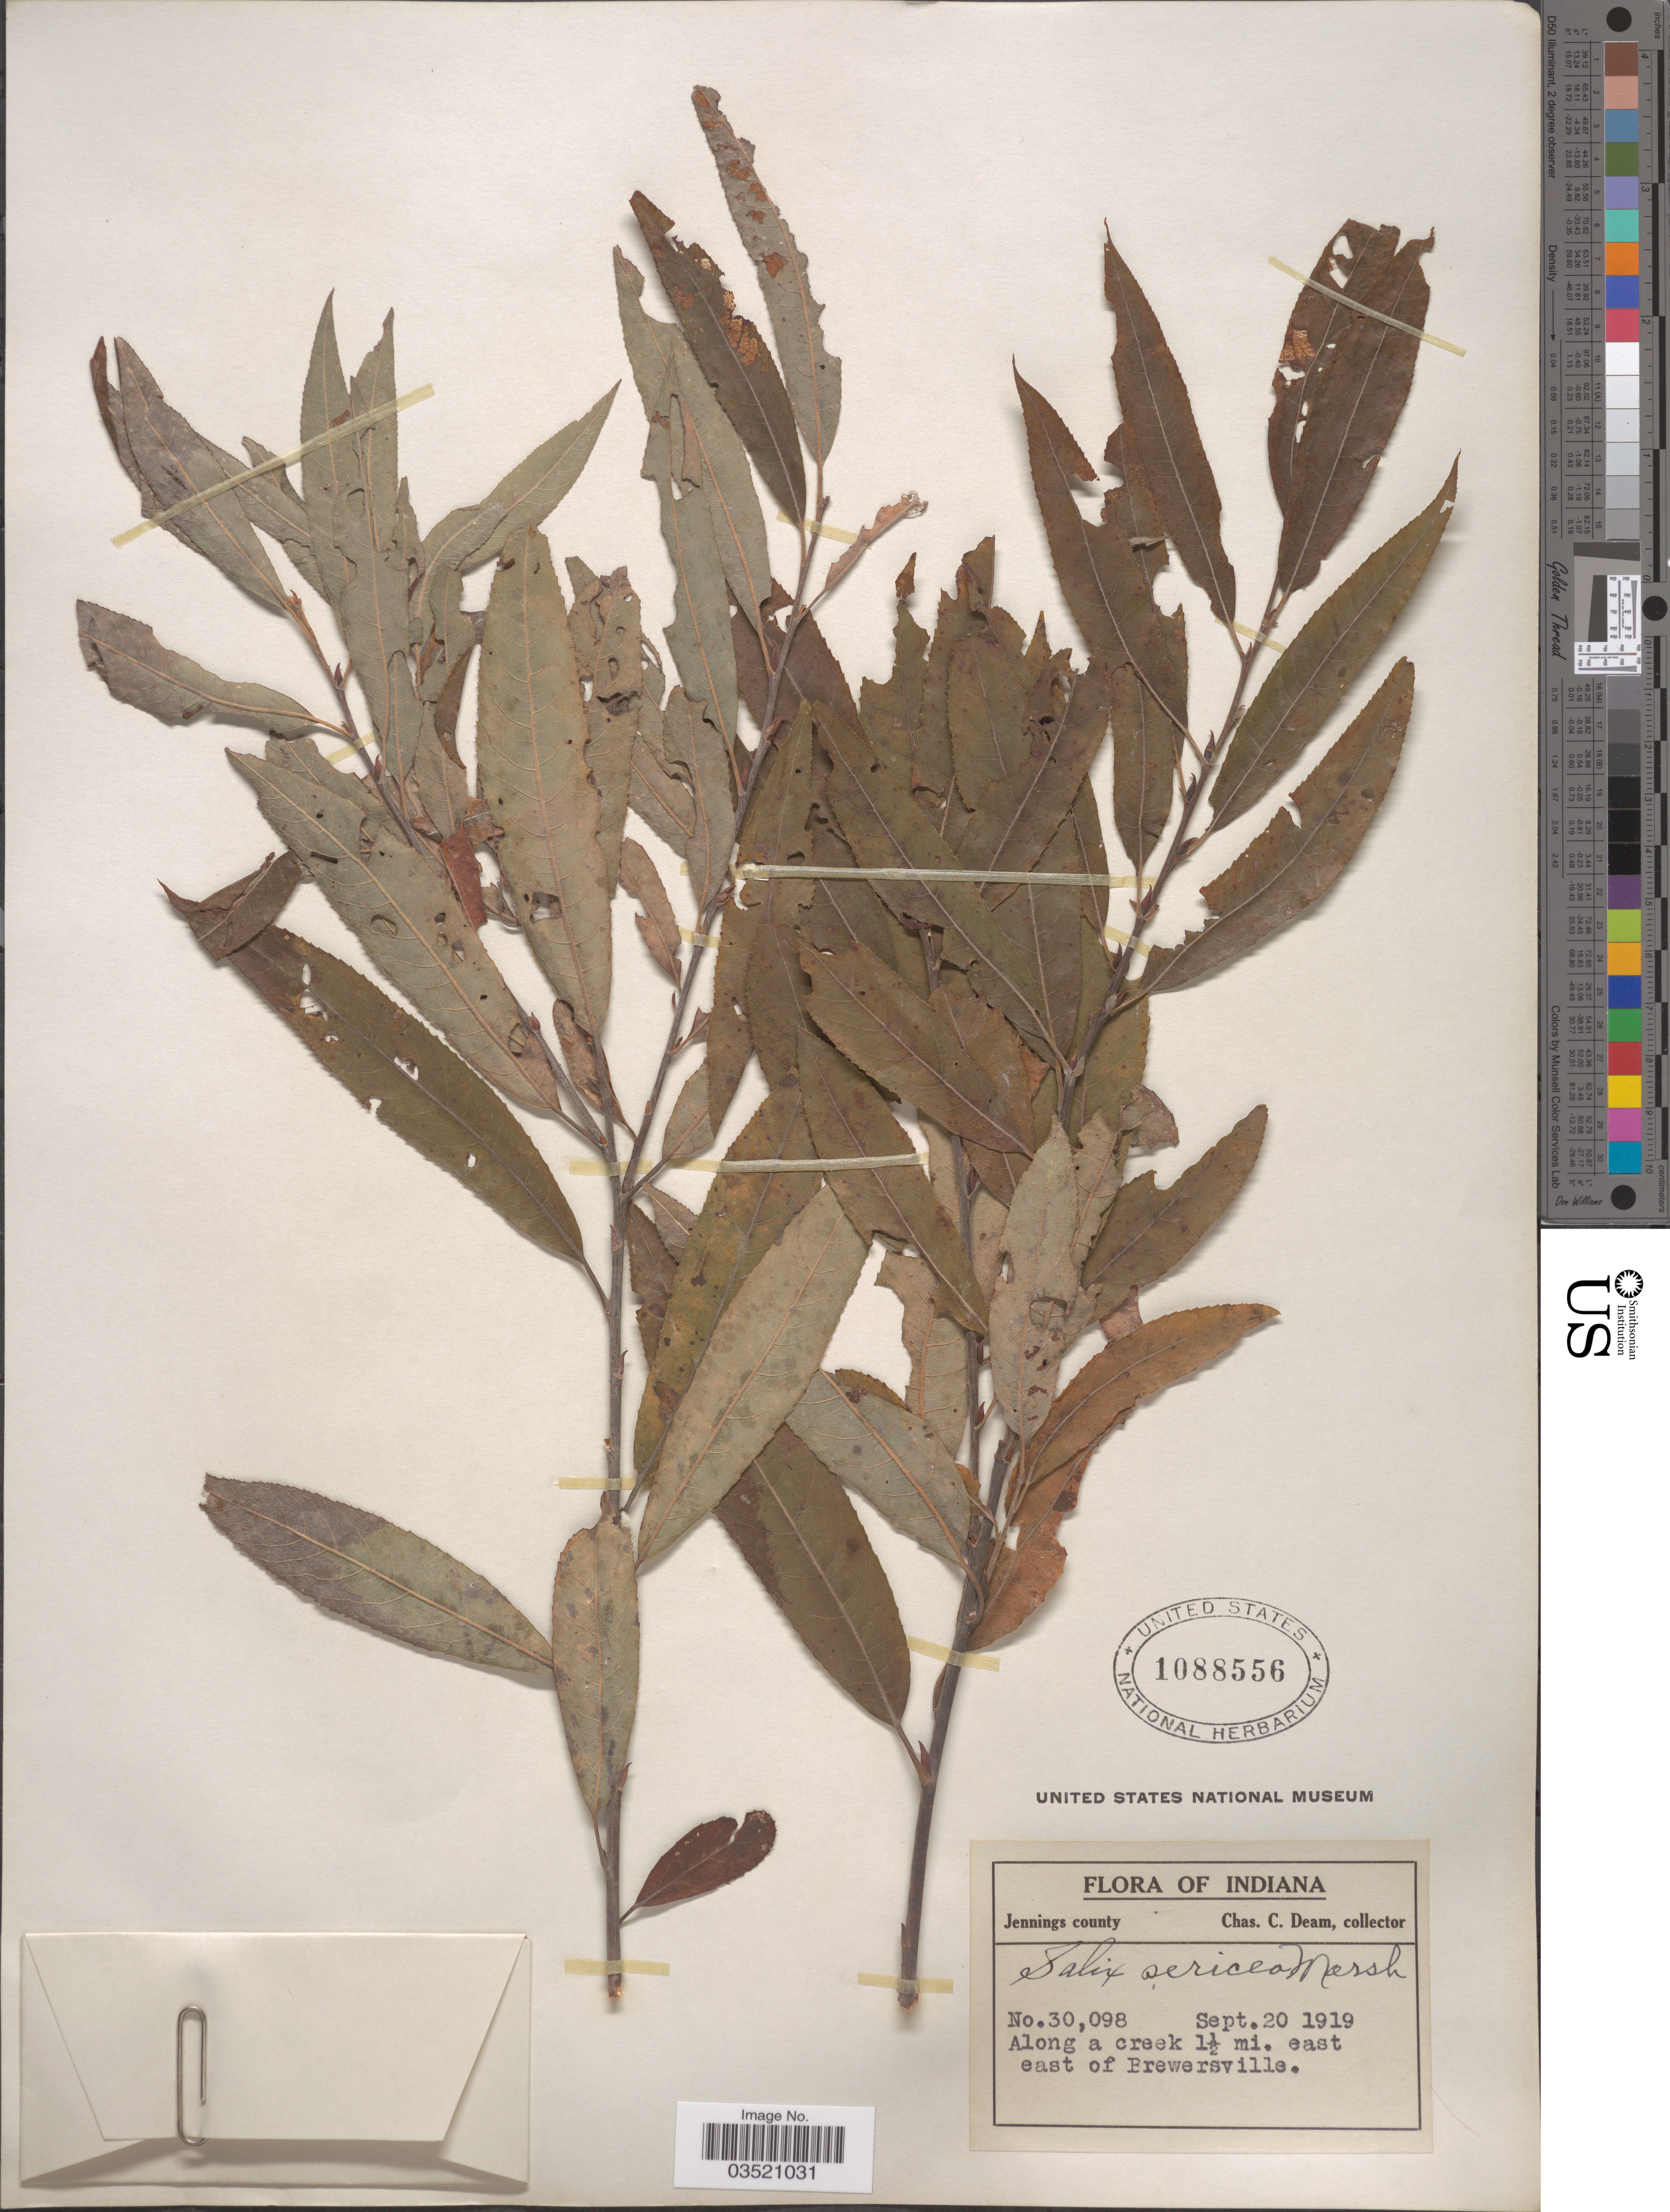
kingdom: Plantae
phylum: Tracheophyta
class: Magnoliopsida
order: Malpighiales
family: Salicaceae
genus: Salix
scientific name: Salix sericea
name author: Marshall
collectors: C. C. Deam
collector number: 30098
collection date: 1919-09-20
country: United States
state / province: Indiana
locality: Jennings County. Along a creek 1½ mi. east east of Brewersville.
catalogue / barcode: US 1088556